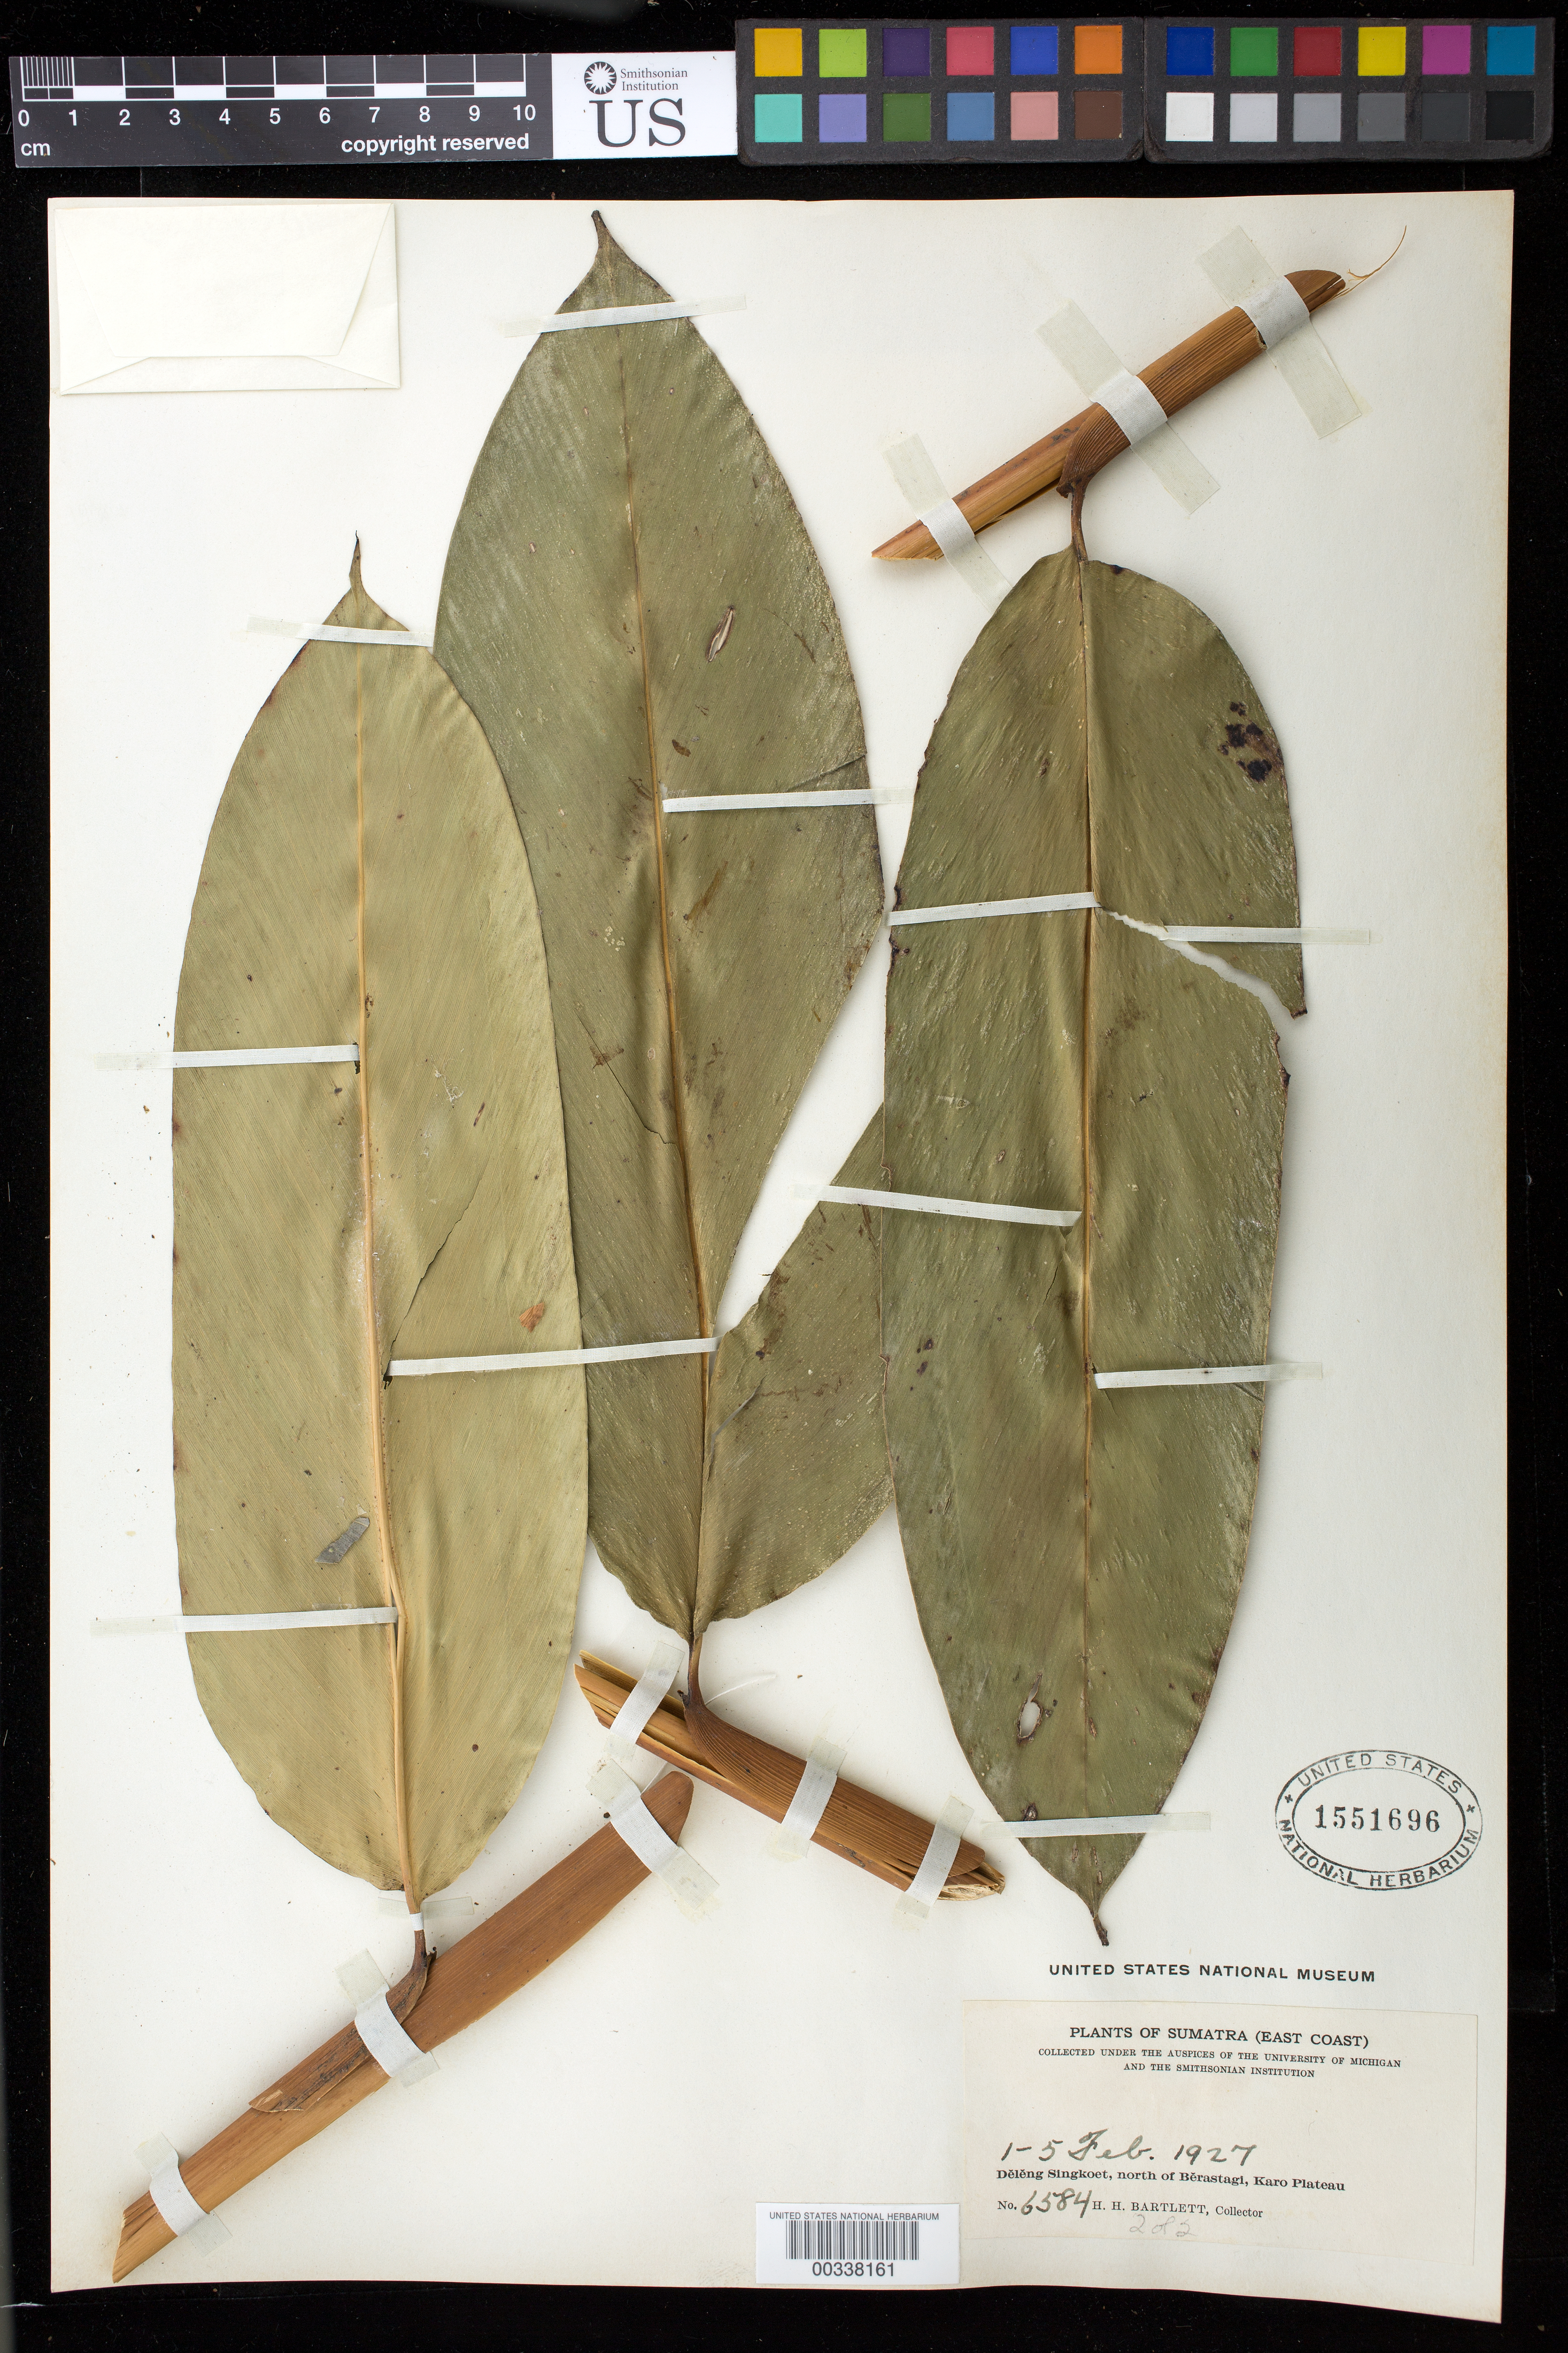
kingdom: Plantae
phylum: Tracheophyta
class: Liliopsida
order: Zingiberales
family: Zingiberaceae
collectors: H. H. Bartlett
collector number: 6584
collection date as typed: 01 Feb 1927 to 05 Feb 1927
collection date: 1927-02-01/1927-02-05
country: Indonesia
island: Sumatra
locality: (east coast), deleng singkoet, n of berastagi, karo plateau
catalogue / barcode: US 1551696